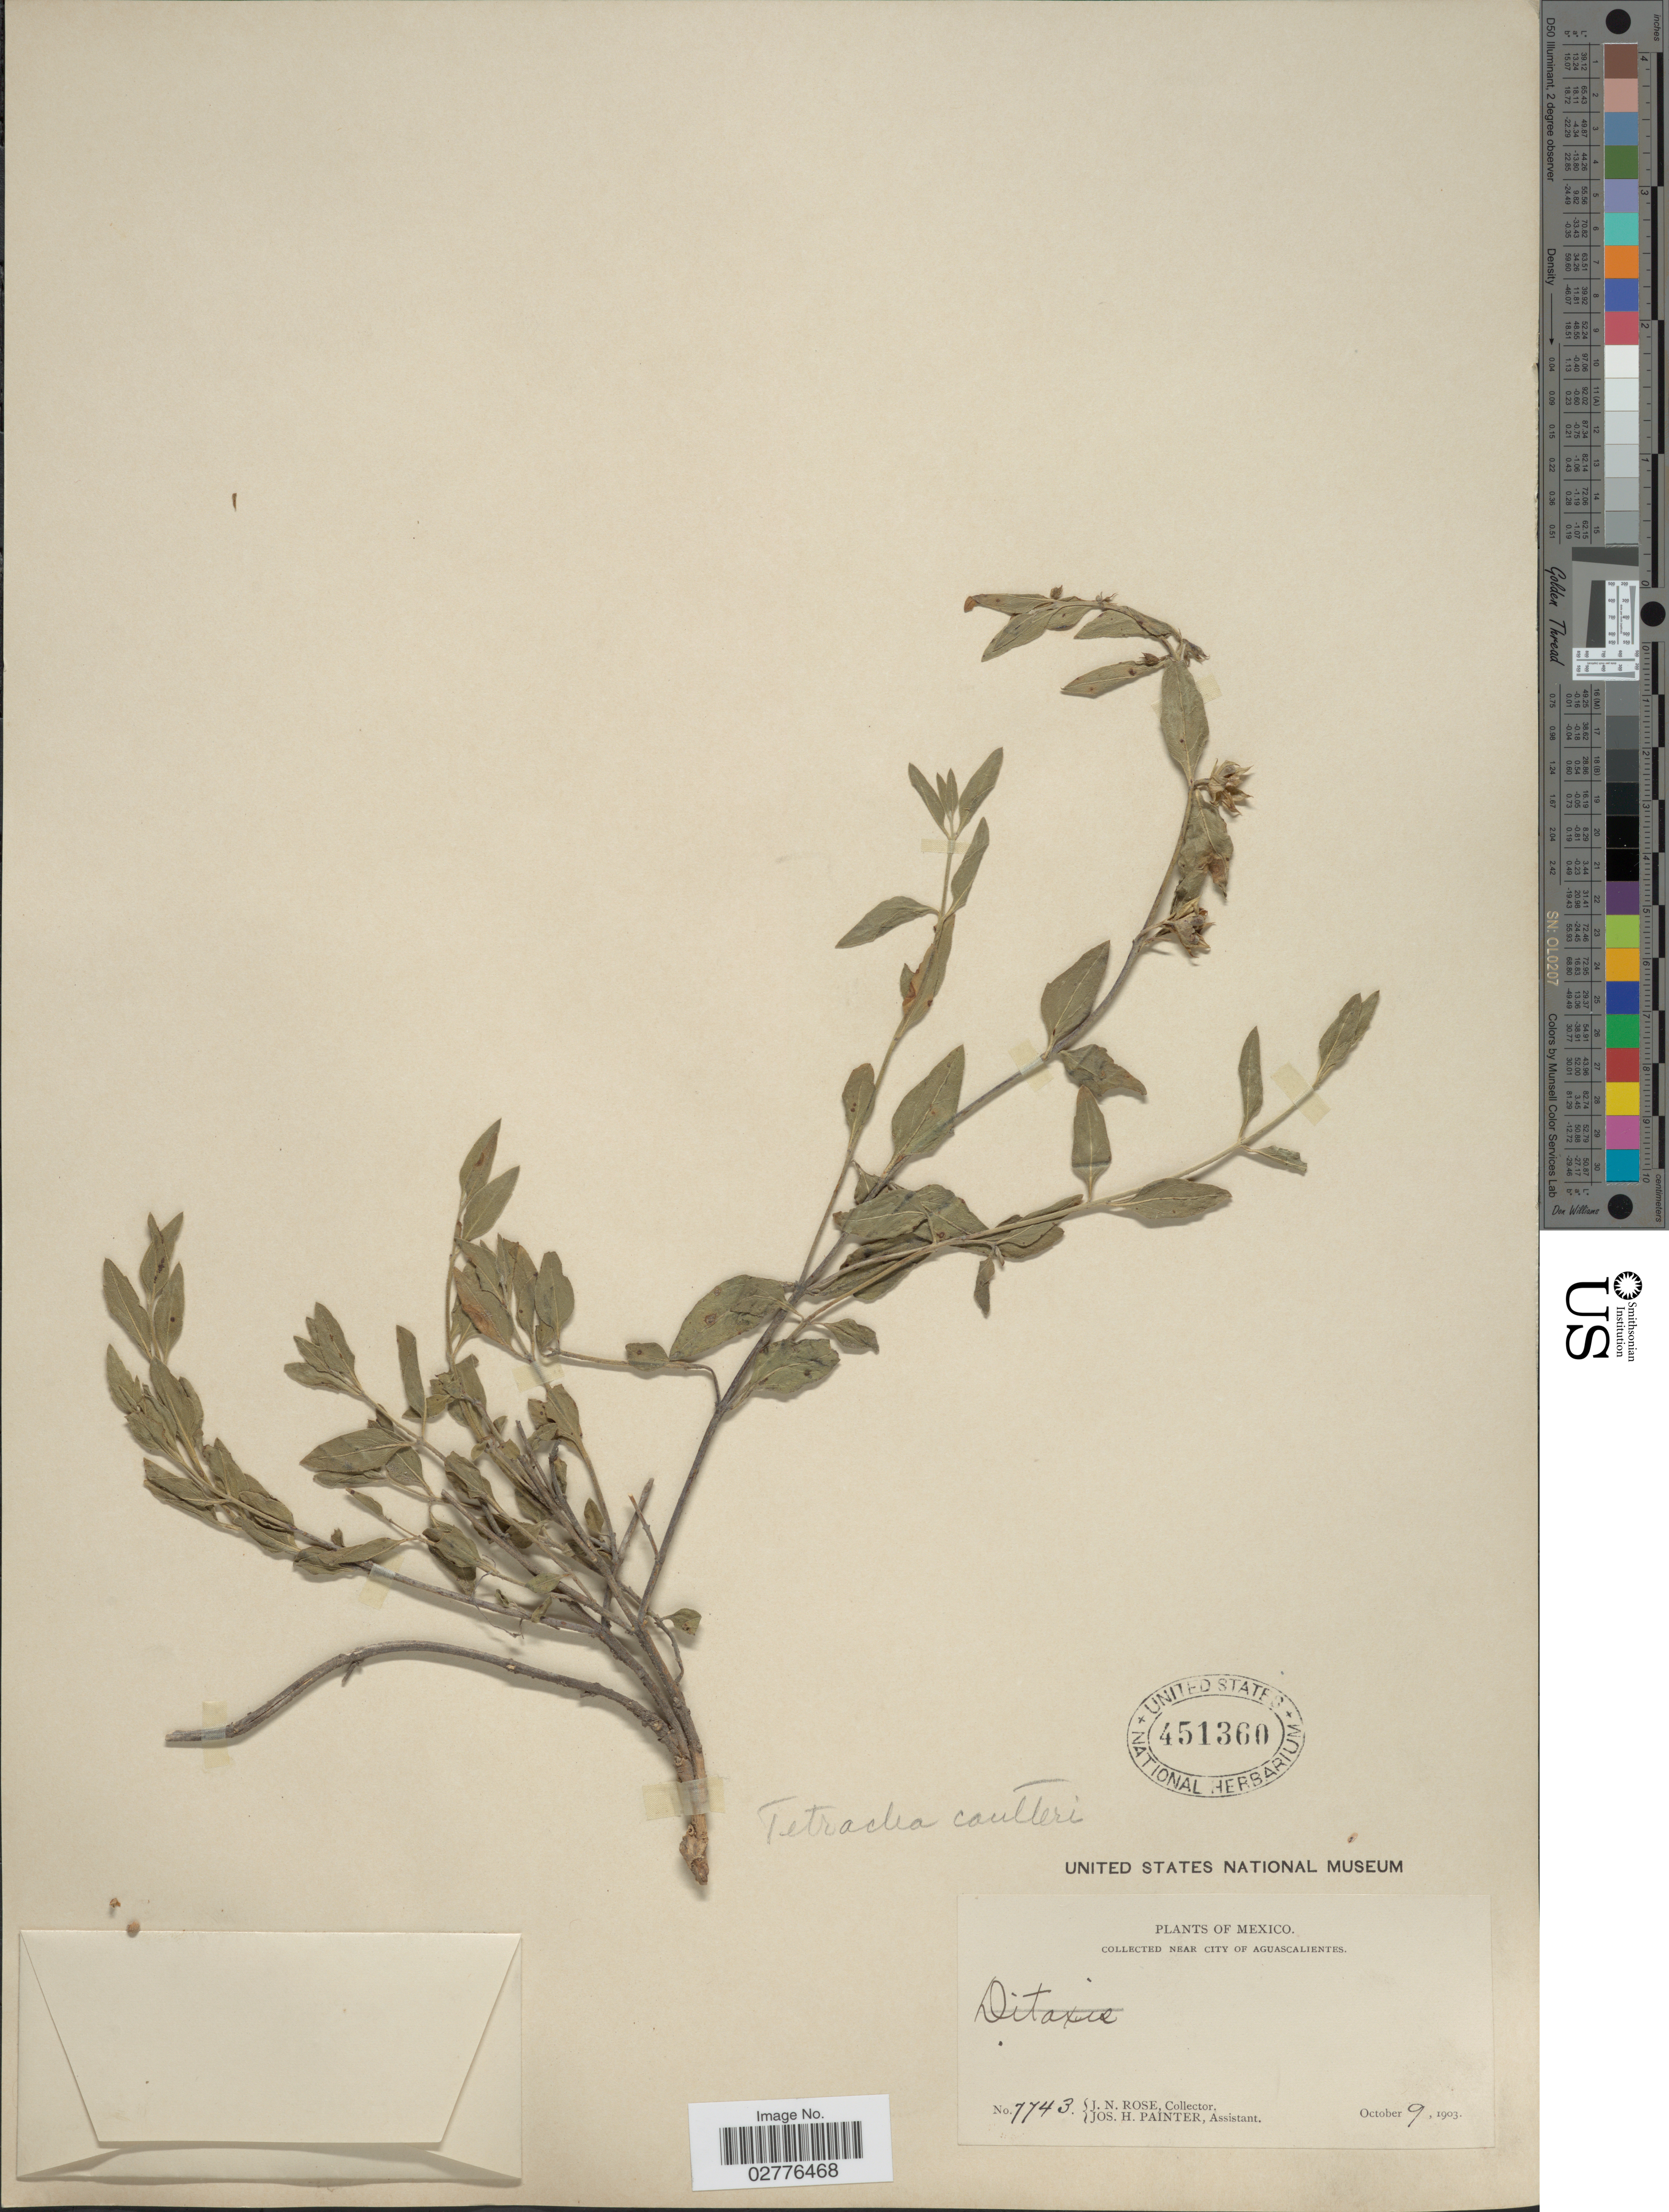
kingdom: Plantae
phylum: Tracheophyta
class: Magnoliopsida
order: Lamiales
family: Lamiaceae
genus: Tetraclea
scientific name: Tetraclea coulteri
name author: A. Gray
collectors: J. N. Rose & J. H. Painter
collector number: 7743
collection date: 1903-10-09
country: Mexico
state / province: Aguascalientes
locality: Near City of Aguascalientes.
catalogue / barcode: US 451360